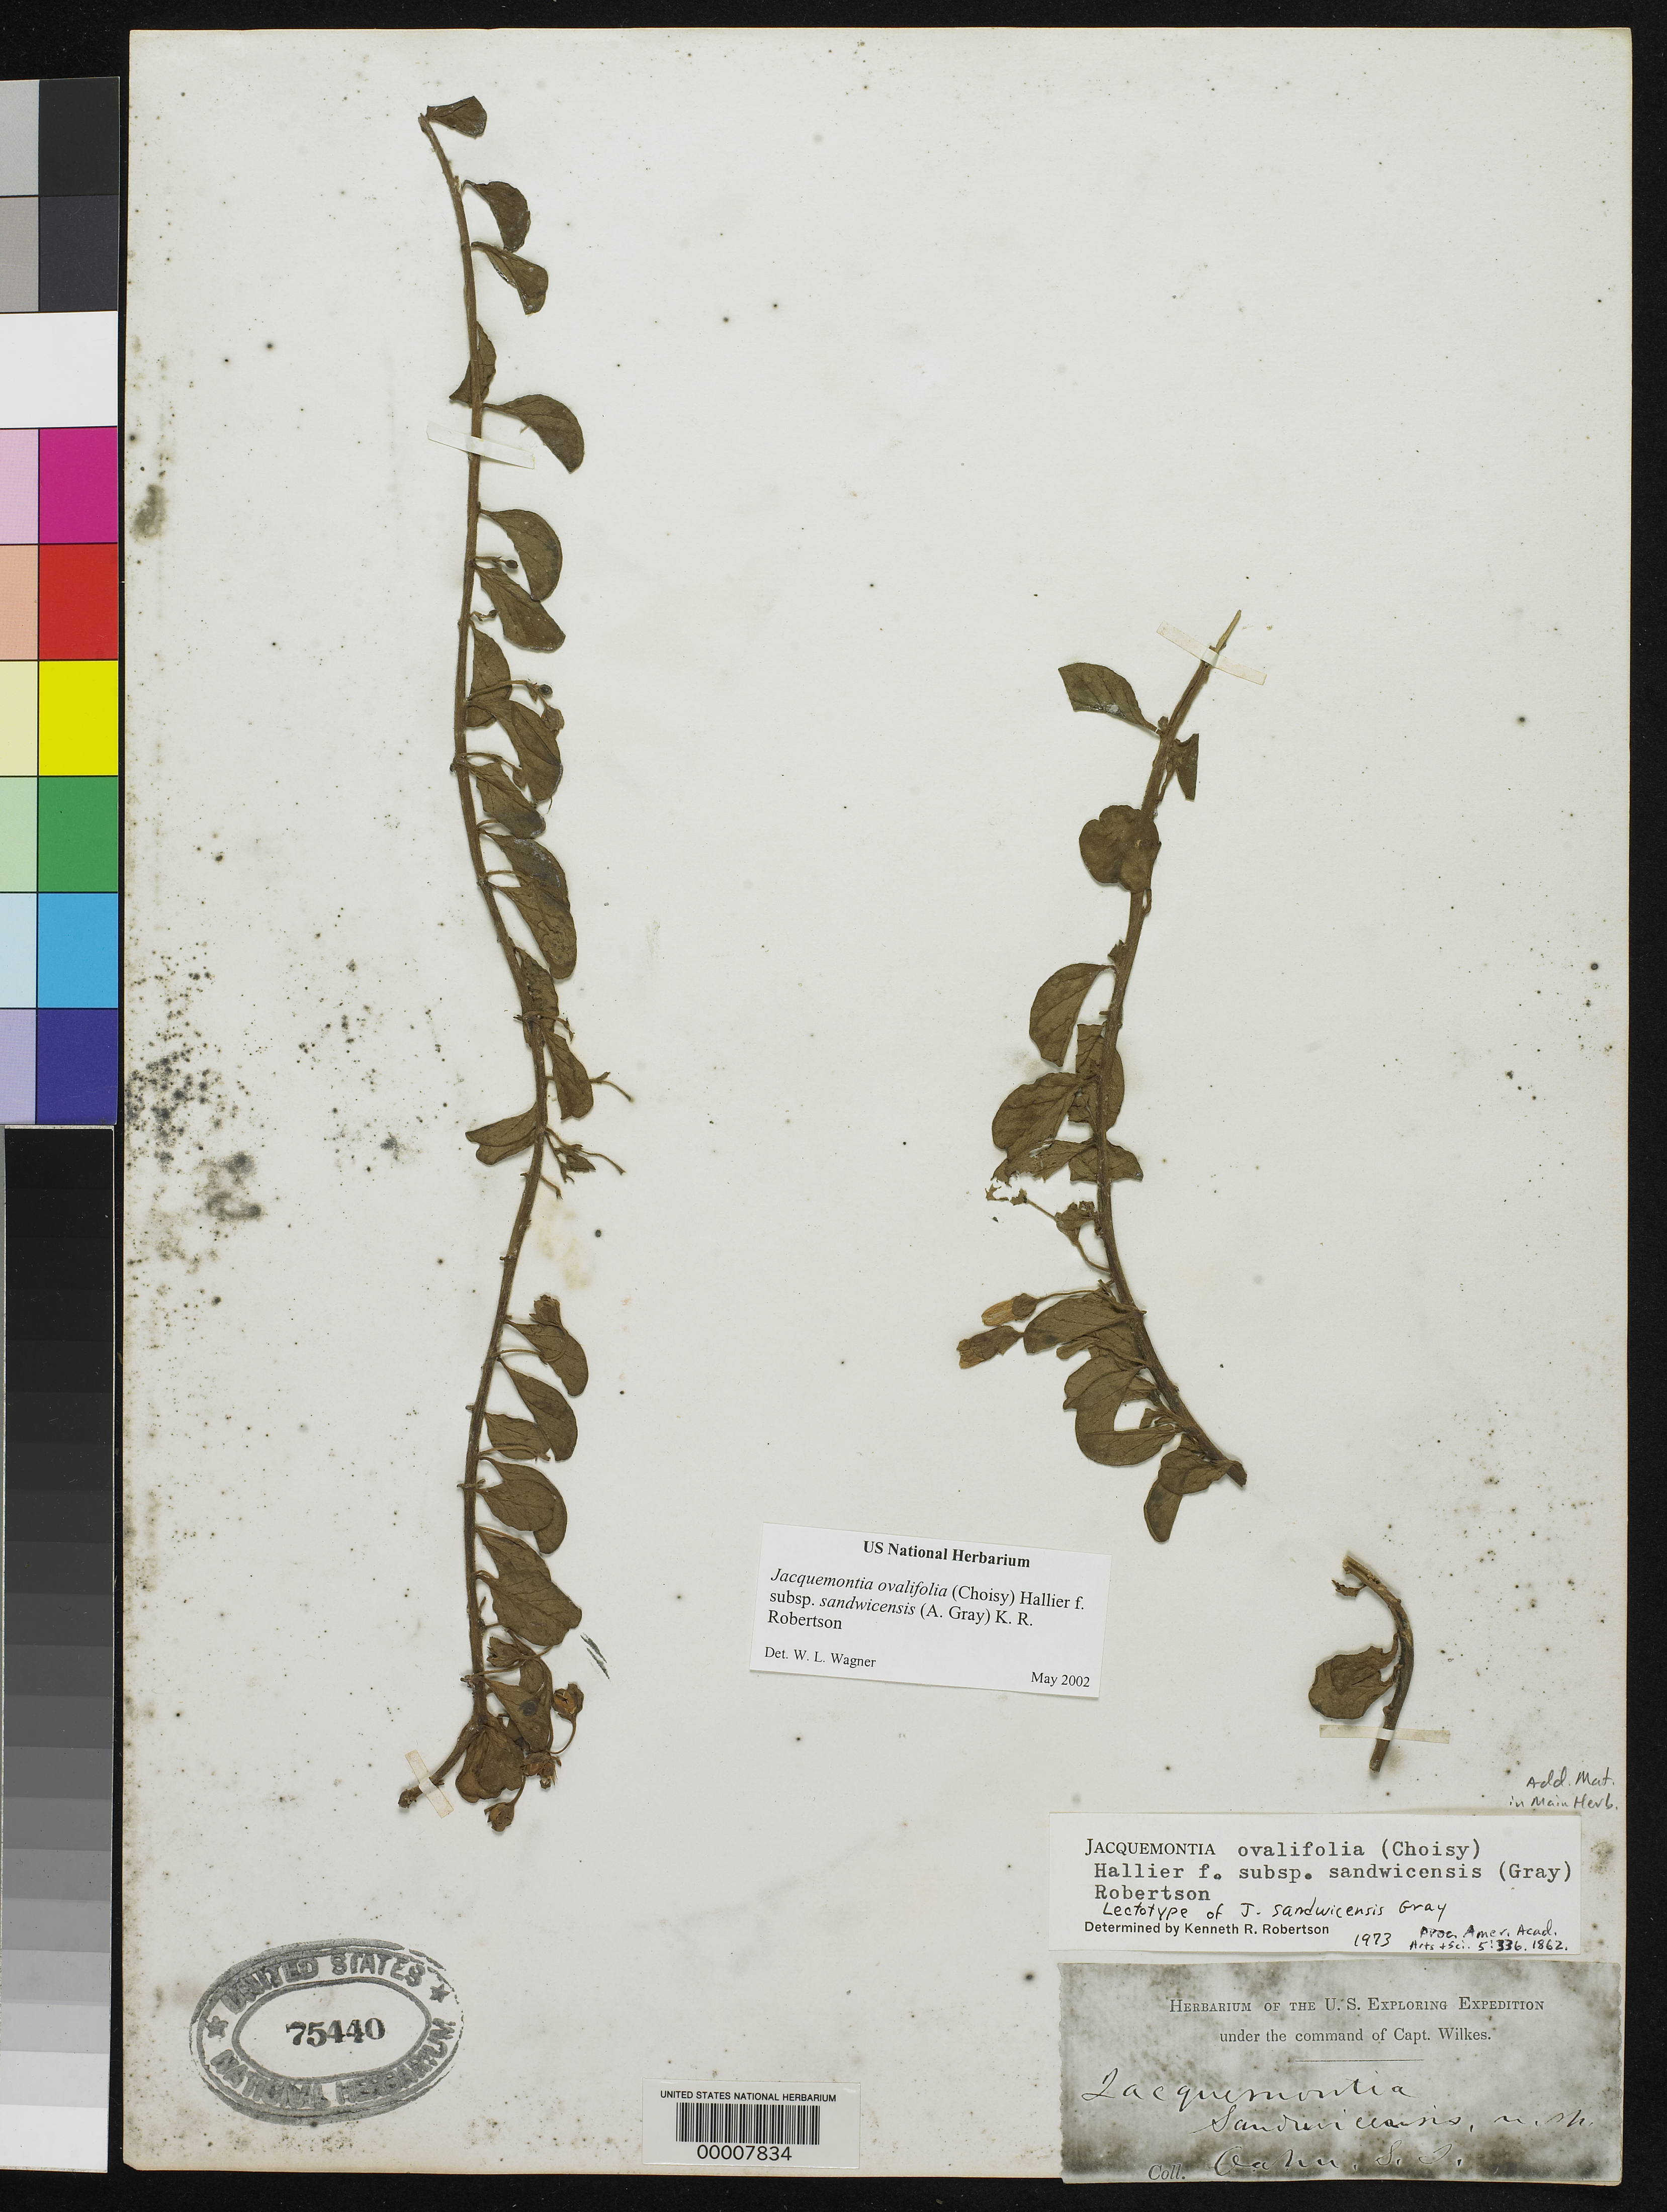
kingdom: Plantae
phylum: Tracheophyta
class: Magnoliopsida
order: Solanales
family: Convolvulaceae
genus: Jacquemontia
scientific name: Jacquemontia sandwicensis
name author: A. Gray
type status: Lectotype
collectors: Wilkes Explor. Exped.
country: United States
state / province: Hawaii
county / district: Honolulu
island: Oahu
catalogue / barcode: US 75440